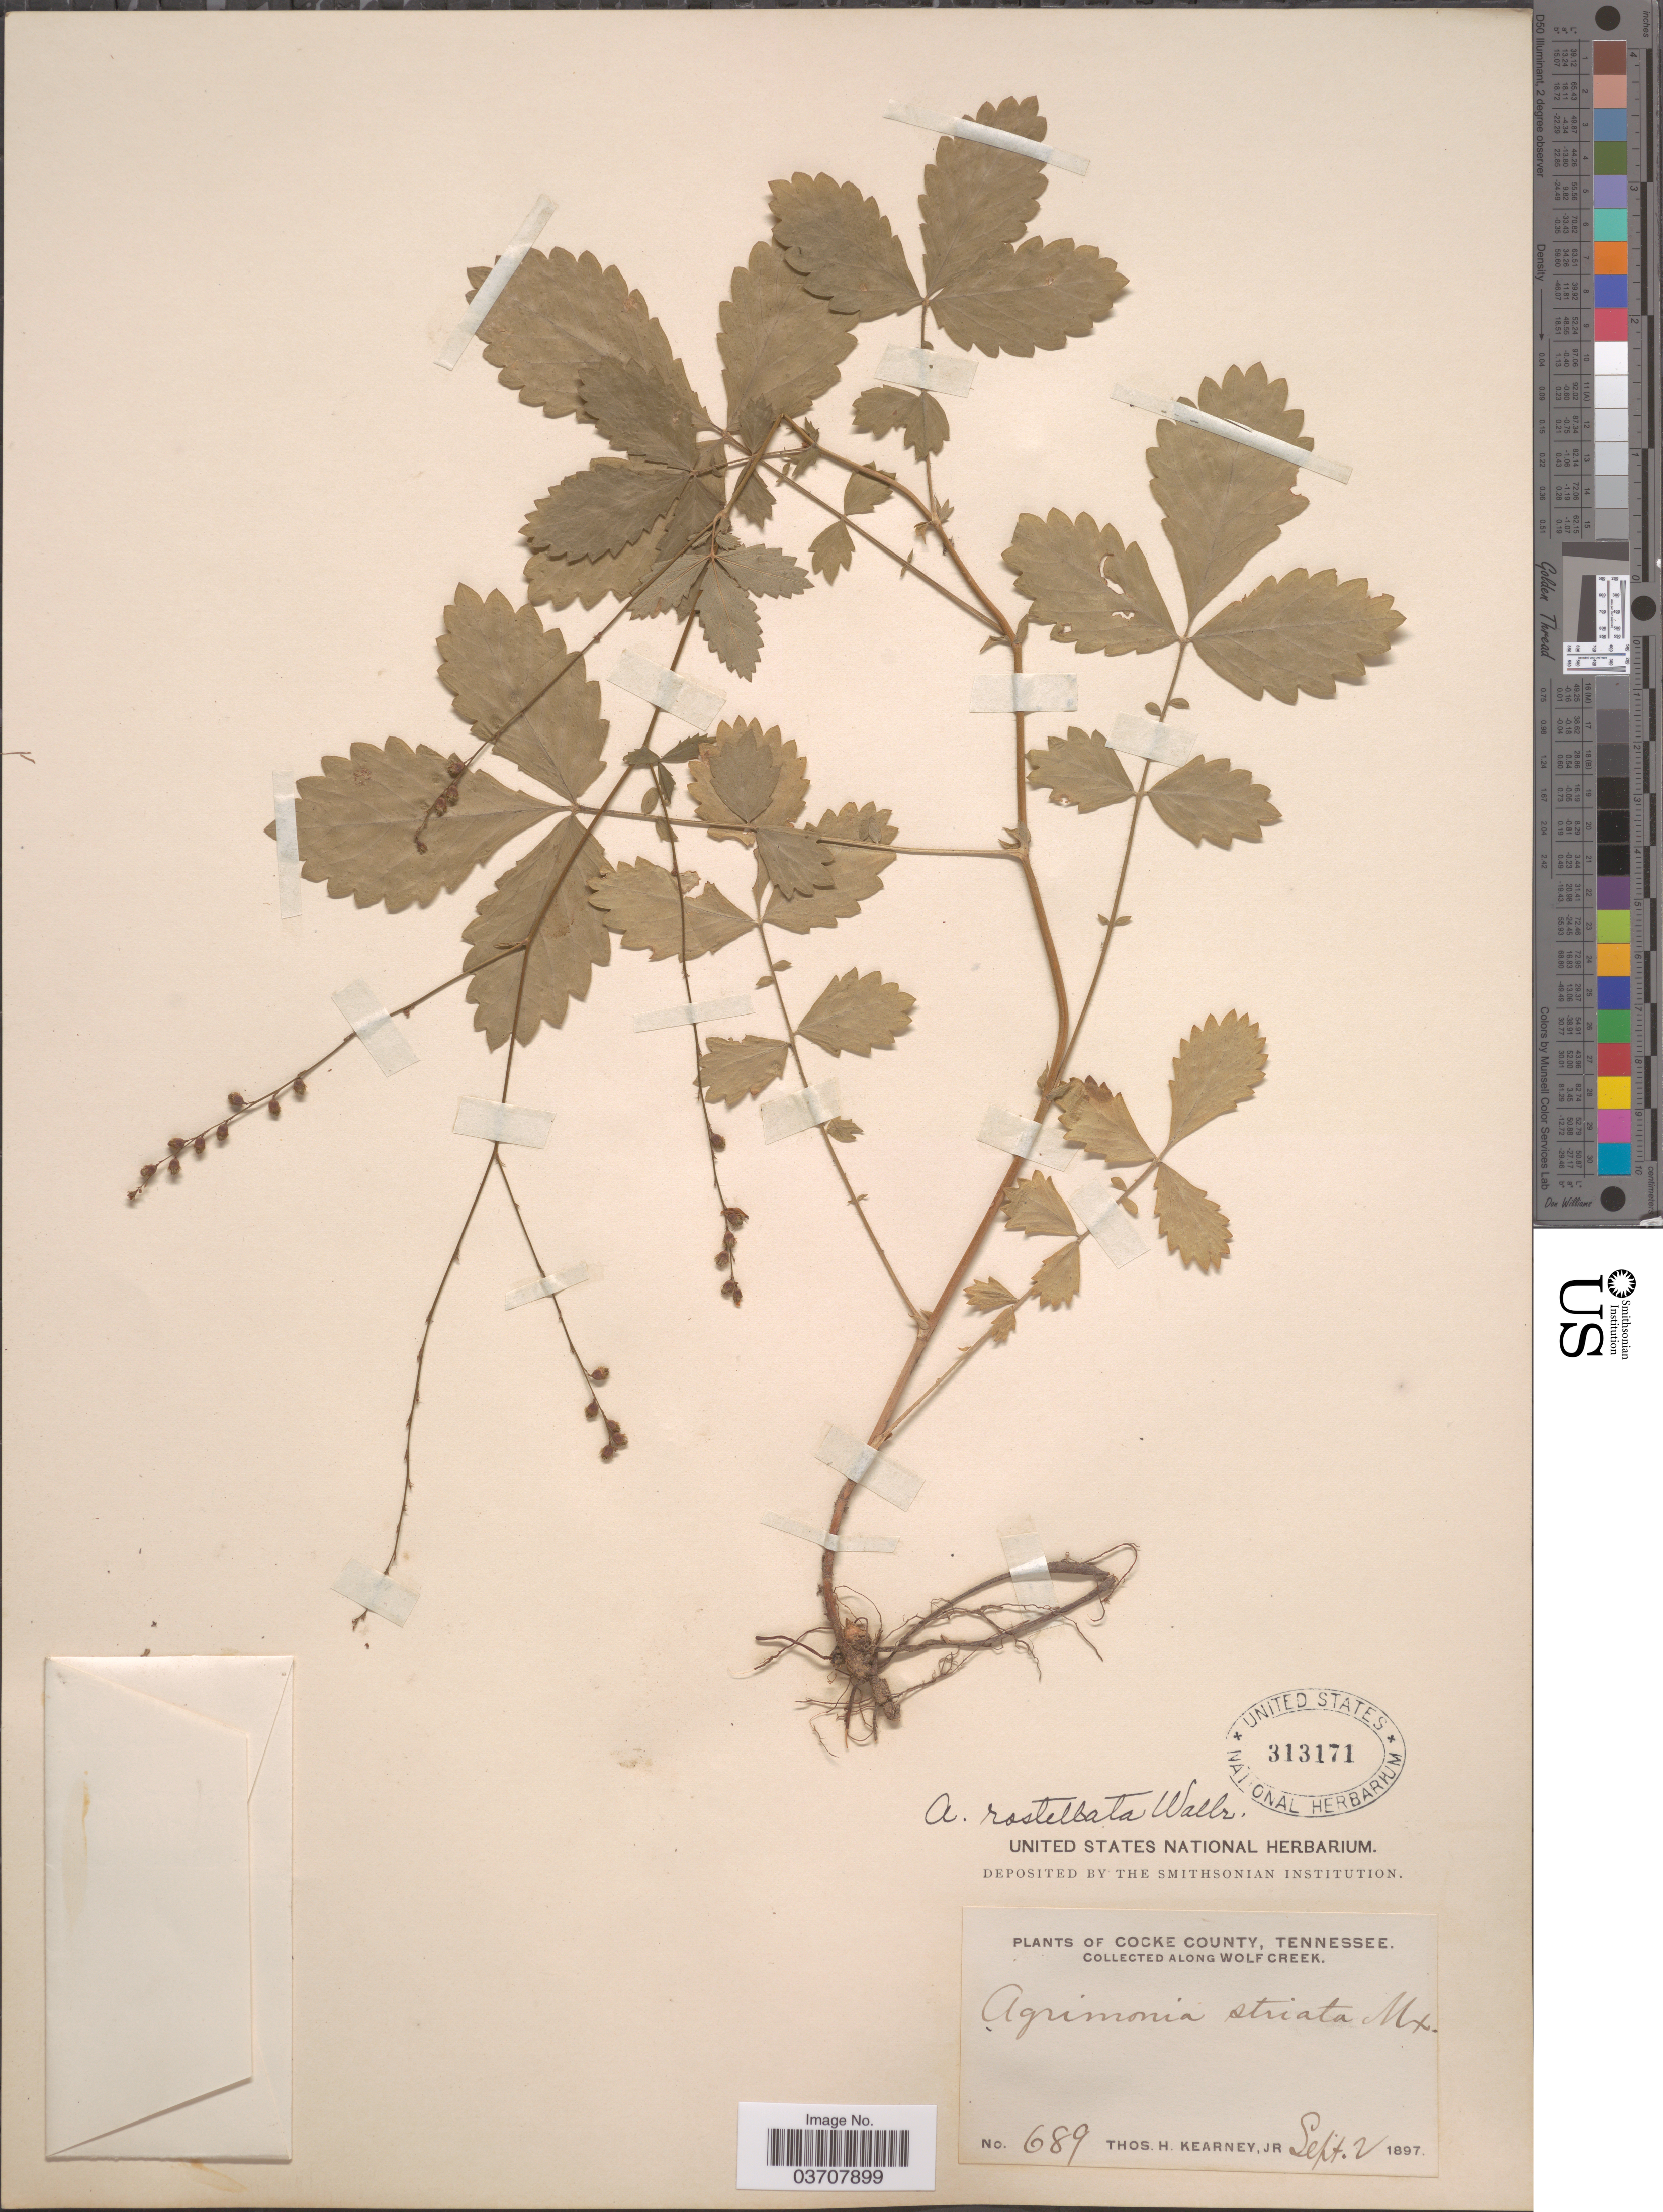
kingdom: Plantae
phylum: Tracheophyta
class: Magnoliopsida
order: Rosales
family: Rosaceae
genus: Agrimonia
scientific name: Agrimonia rostellata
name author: Wallr.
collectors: T. H. Kearney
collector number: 689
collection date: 1897-09-02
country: United States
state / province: Tennessee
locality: Cocke County. Along Wolf Creek.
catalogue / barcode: US 313171